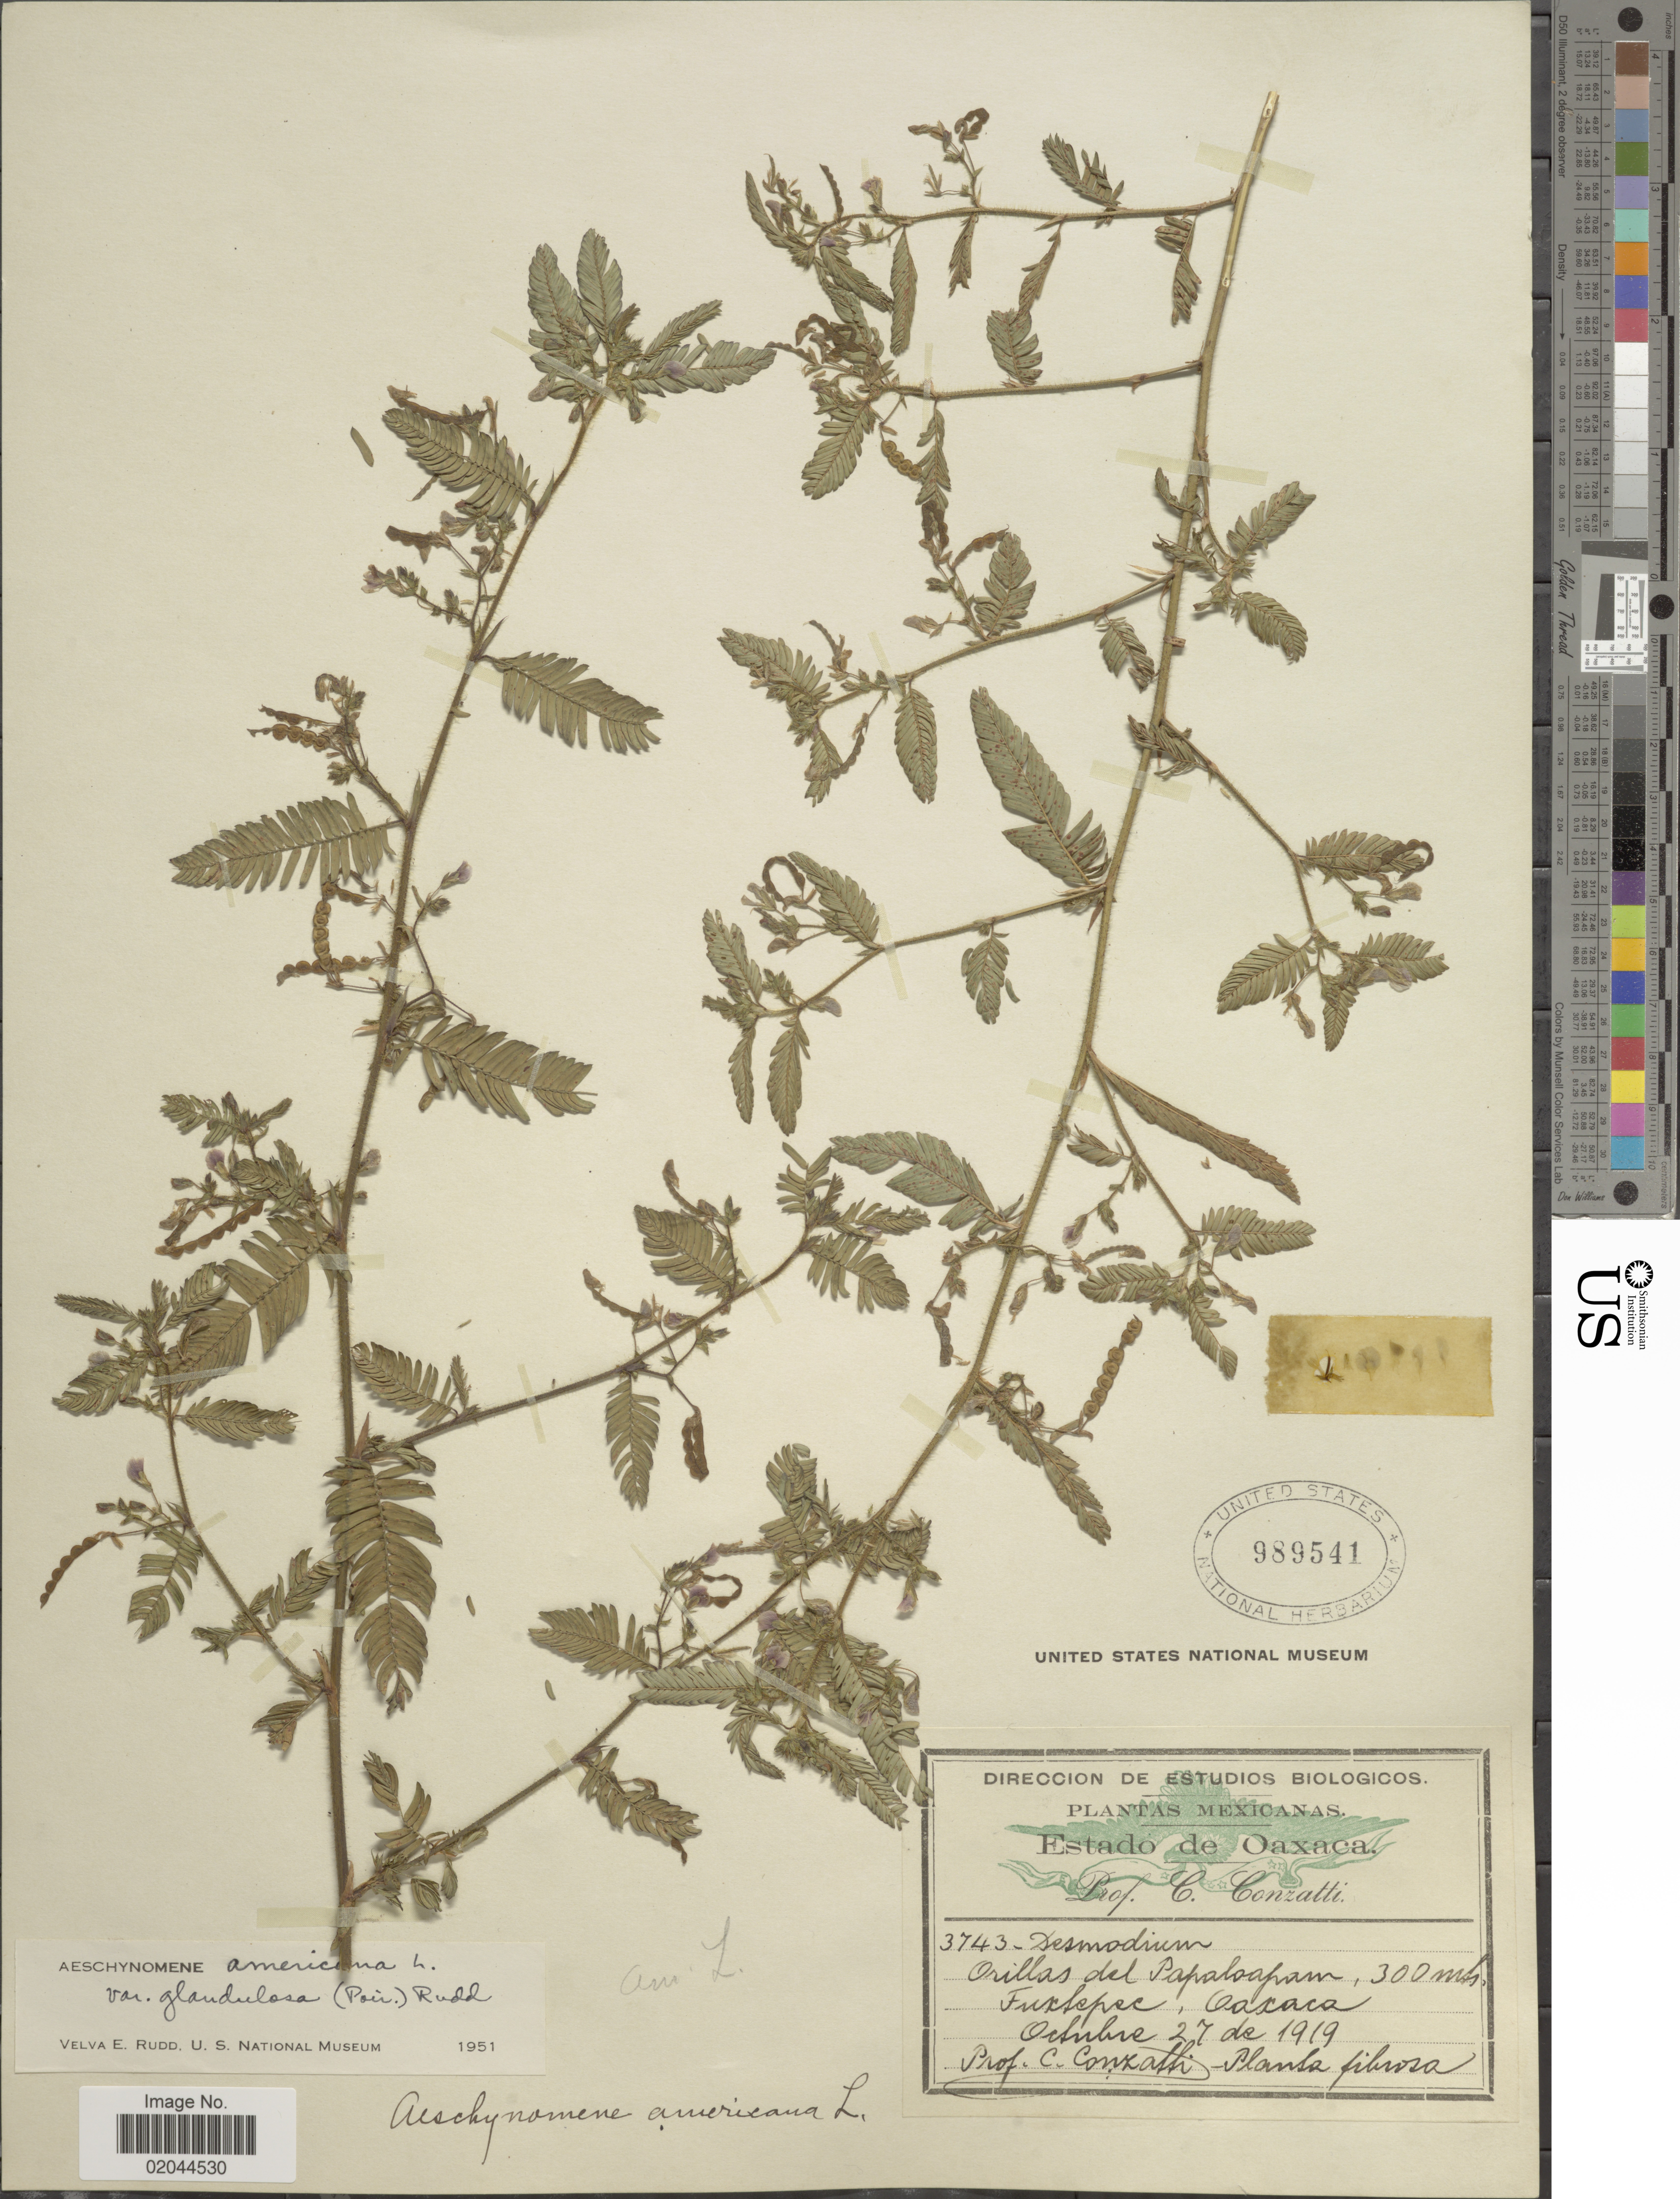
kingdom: Plantae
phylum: Tracheophyta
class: Magnoliopsida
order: Fabales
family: Fabaceae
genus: Aeschynomene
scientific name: Aeschynomene americana var. americana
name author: L.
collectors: C. Conzatti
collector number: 3743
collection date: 1919-10-27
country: Mexico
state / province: Oaxaca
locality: Orillas del Papaloapam, Fuxtepec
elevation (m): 300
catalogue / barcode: US 989541